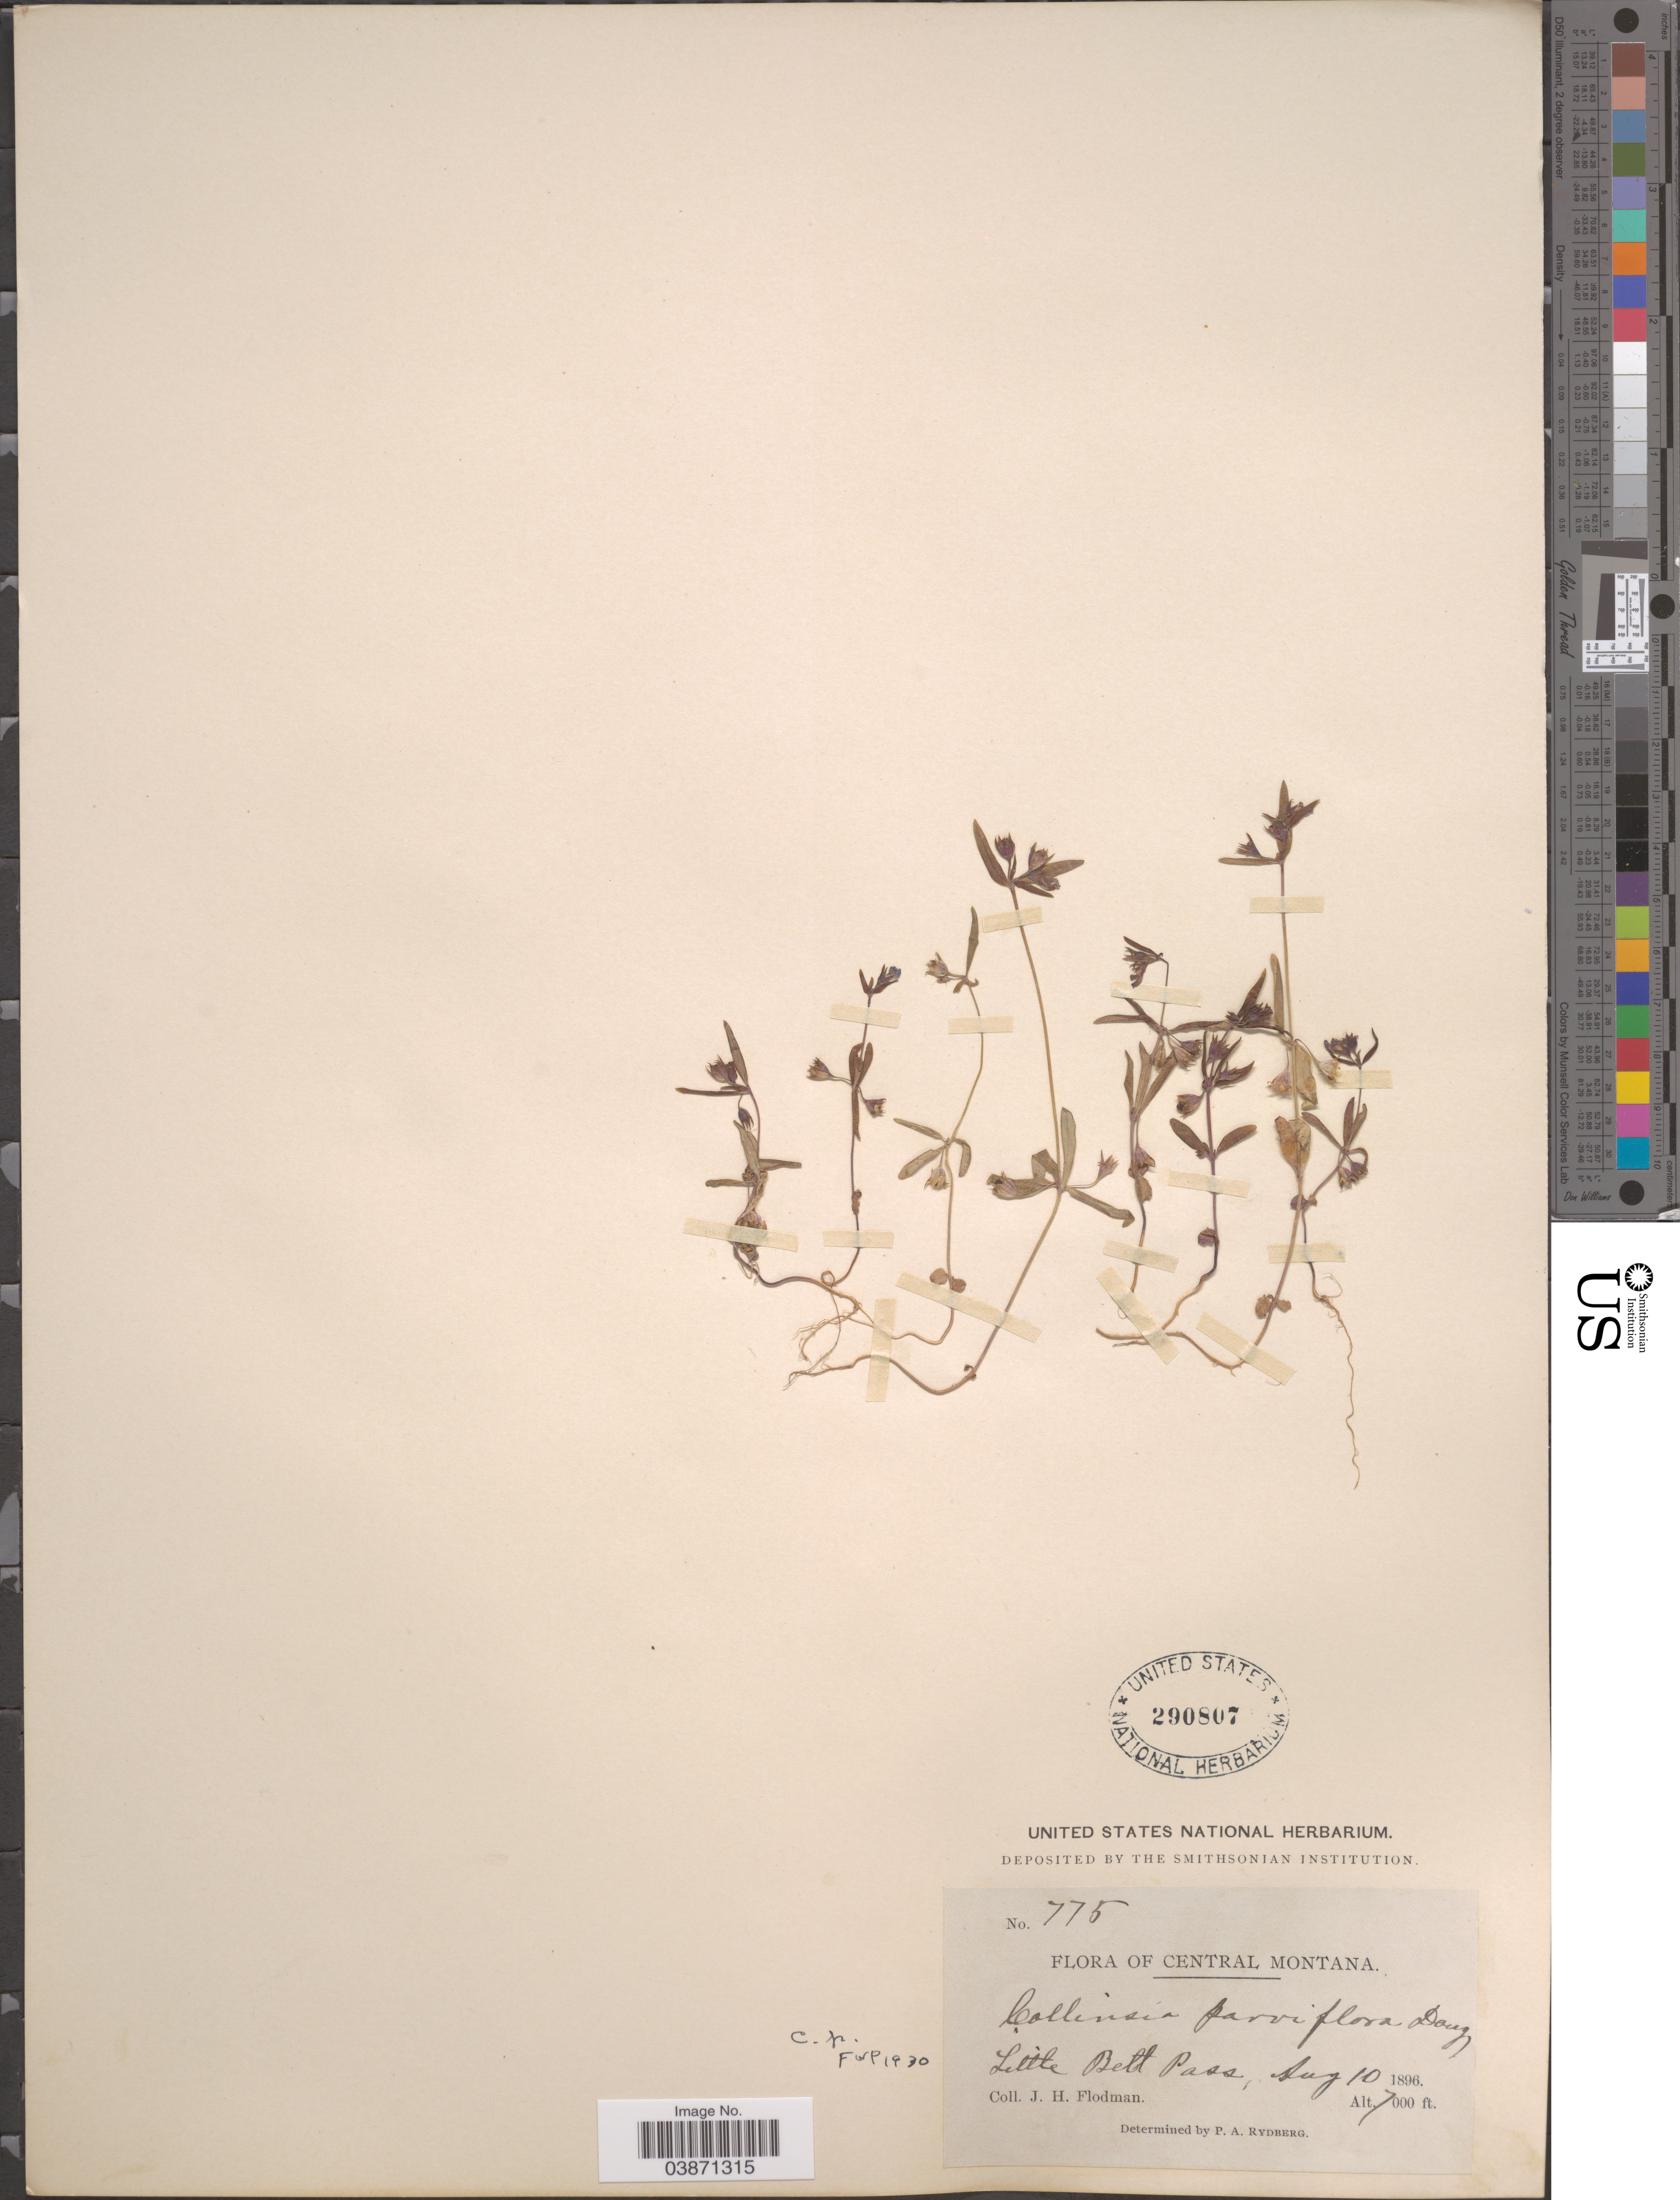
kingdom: Plantae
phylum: Tracheophyta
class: Magnoliopsida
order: Lamiales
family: Plantaginaceae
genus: Collinsia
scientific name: Collinsia parviflora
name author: Douglas ex Lindl.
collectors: J. Flodman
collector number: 775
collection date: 1896-08-10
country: United States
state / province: Montana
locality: Central Montana. Little Belt Pass.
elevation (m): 2134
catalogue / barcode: US 290807